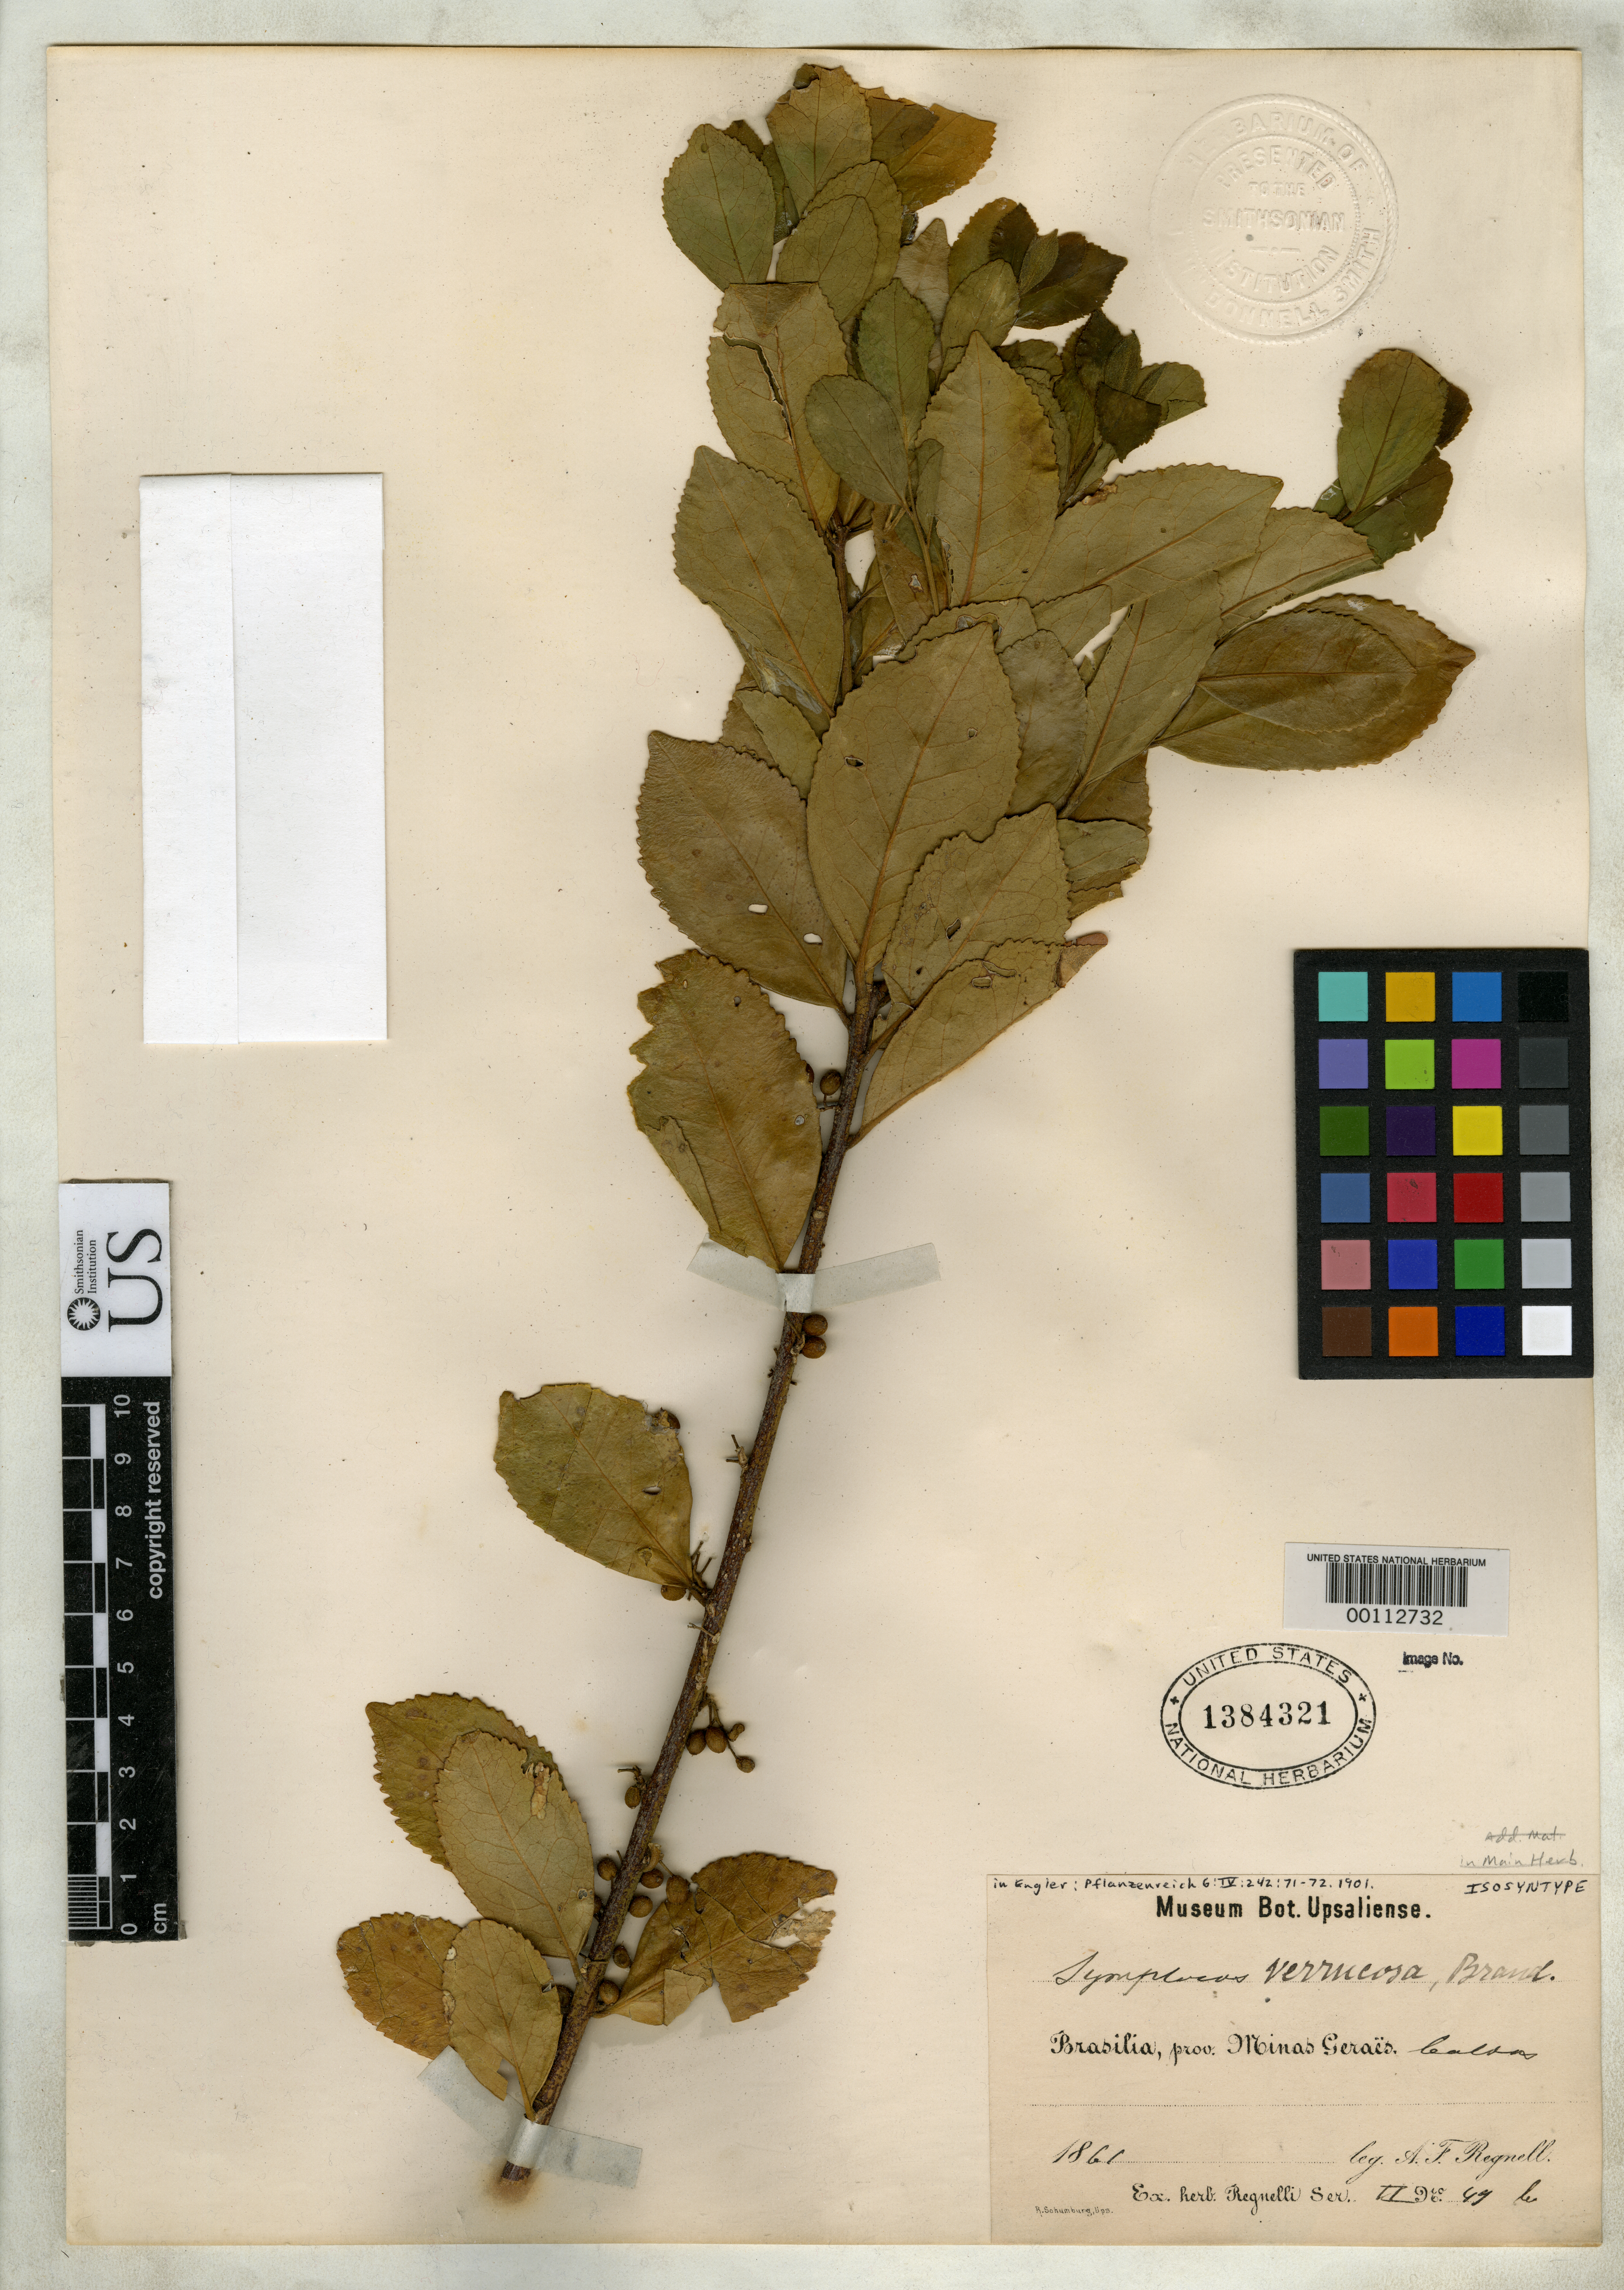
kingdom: Plantae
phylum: Tracheophyta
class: Magnoliopsida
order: Ericales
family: Symplocaceae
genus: Symplocos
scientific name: Symplocos verrucosa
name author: Brand in Engl.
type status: Syntype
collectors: A. F. Regnell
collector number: II 49 G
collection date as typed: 19 Nov 1868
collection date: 1868-11-19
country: Brazil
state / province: Minas Gerais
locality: Caldas.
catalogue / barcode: US 1384321